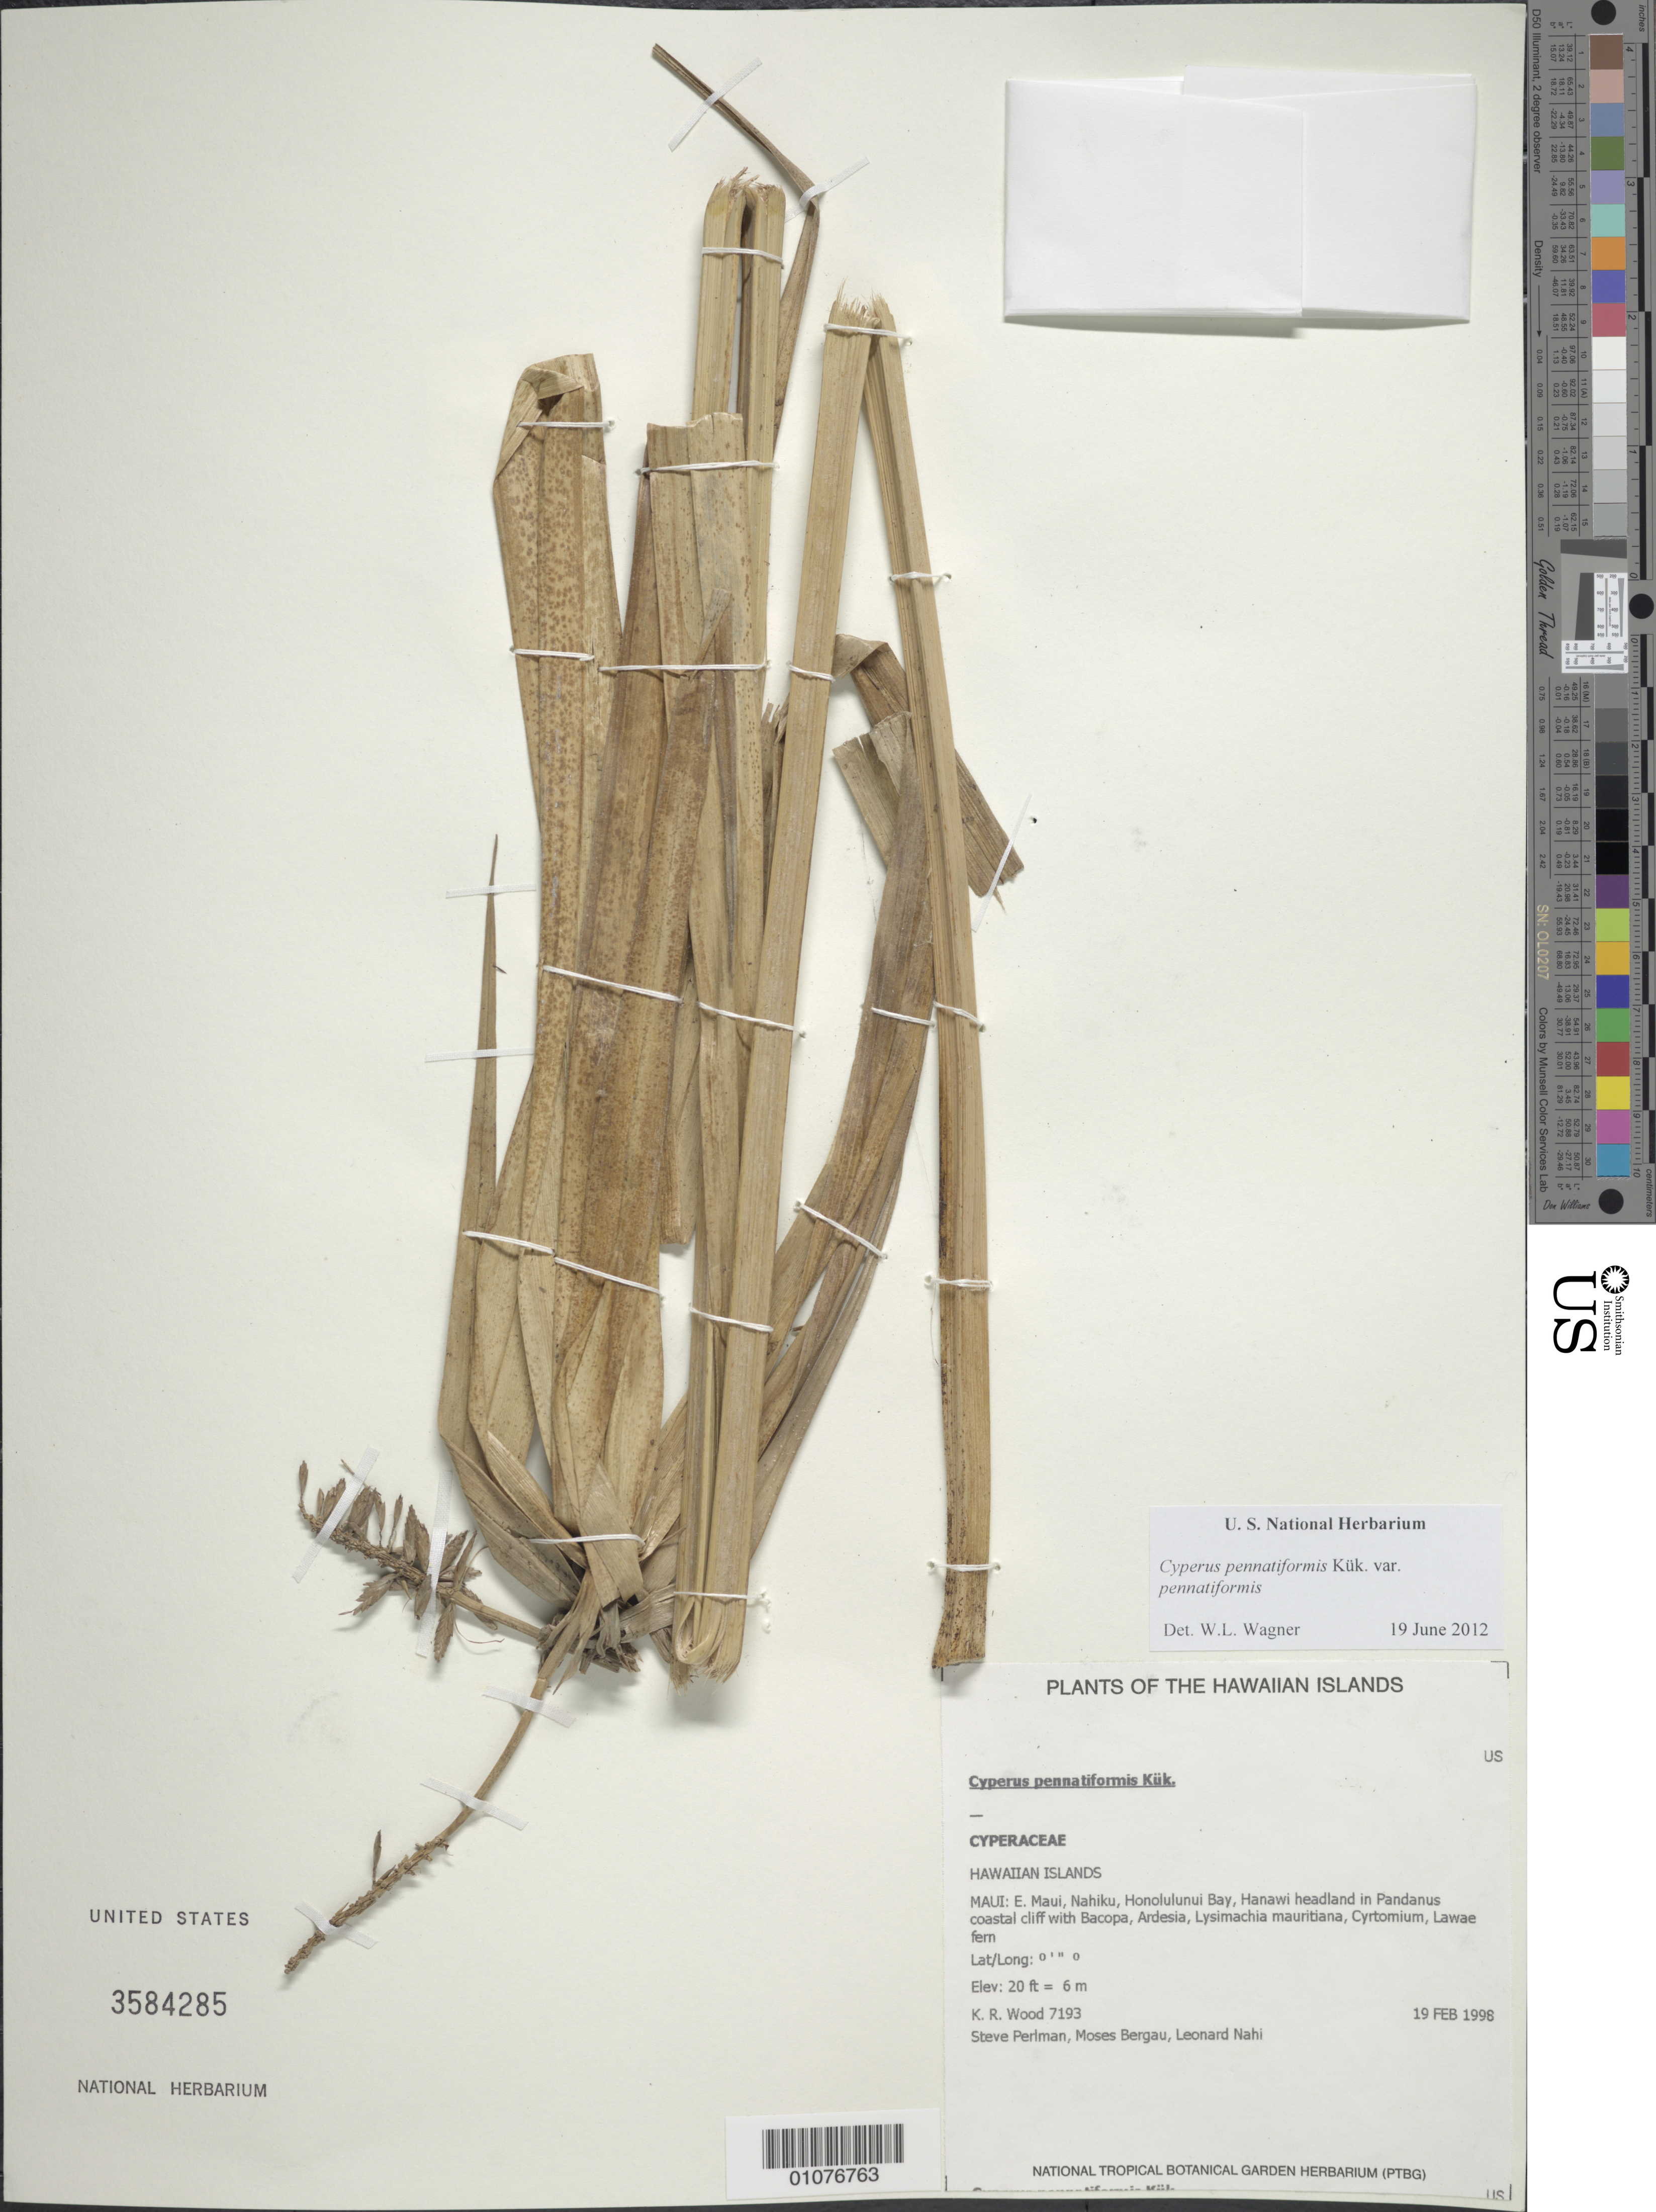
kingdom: Plantae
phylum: Tracheophyta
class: Liliopsida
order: Poales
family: Cyperaceae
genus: Cyperus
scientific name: Cyperus pennatiformis var. pennatiformis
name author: Kük.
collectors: K. R. Wood, S. P. Perlman, M. Bergau & L. Nahi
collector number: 7193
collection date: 1998-02-19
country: United States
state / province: Hawaii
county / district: Maui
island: Maui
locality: E. Maui, Nahiku, Honolulunui Bay, Hanawi headland in Pandanus coastal cliff.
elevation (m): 6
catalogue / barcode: US 3584285